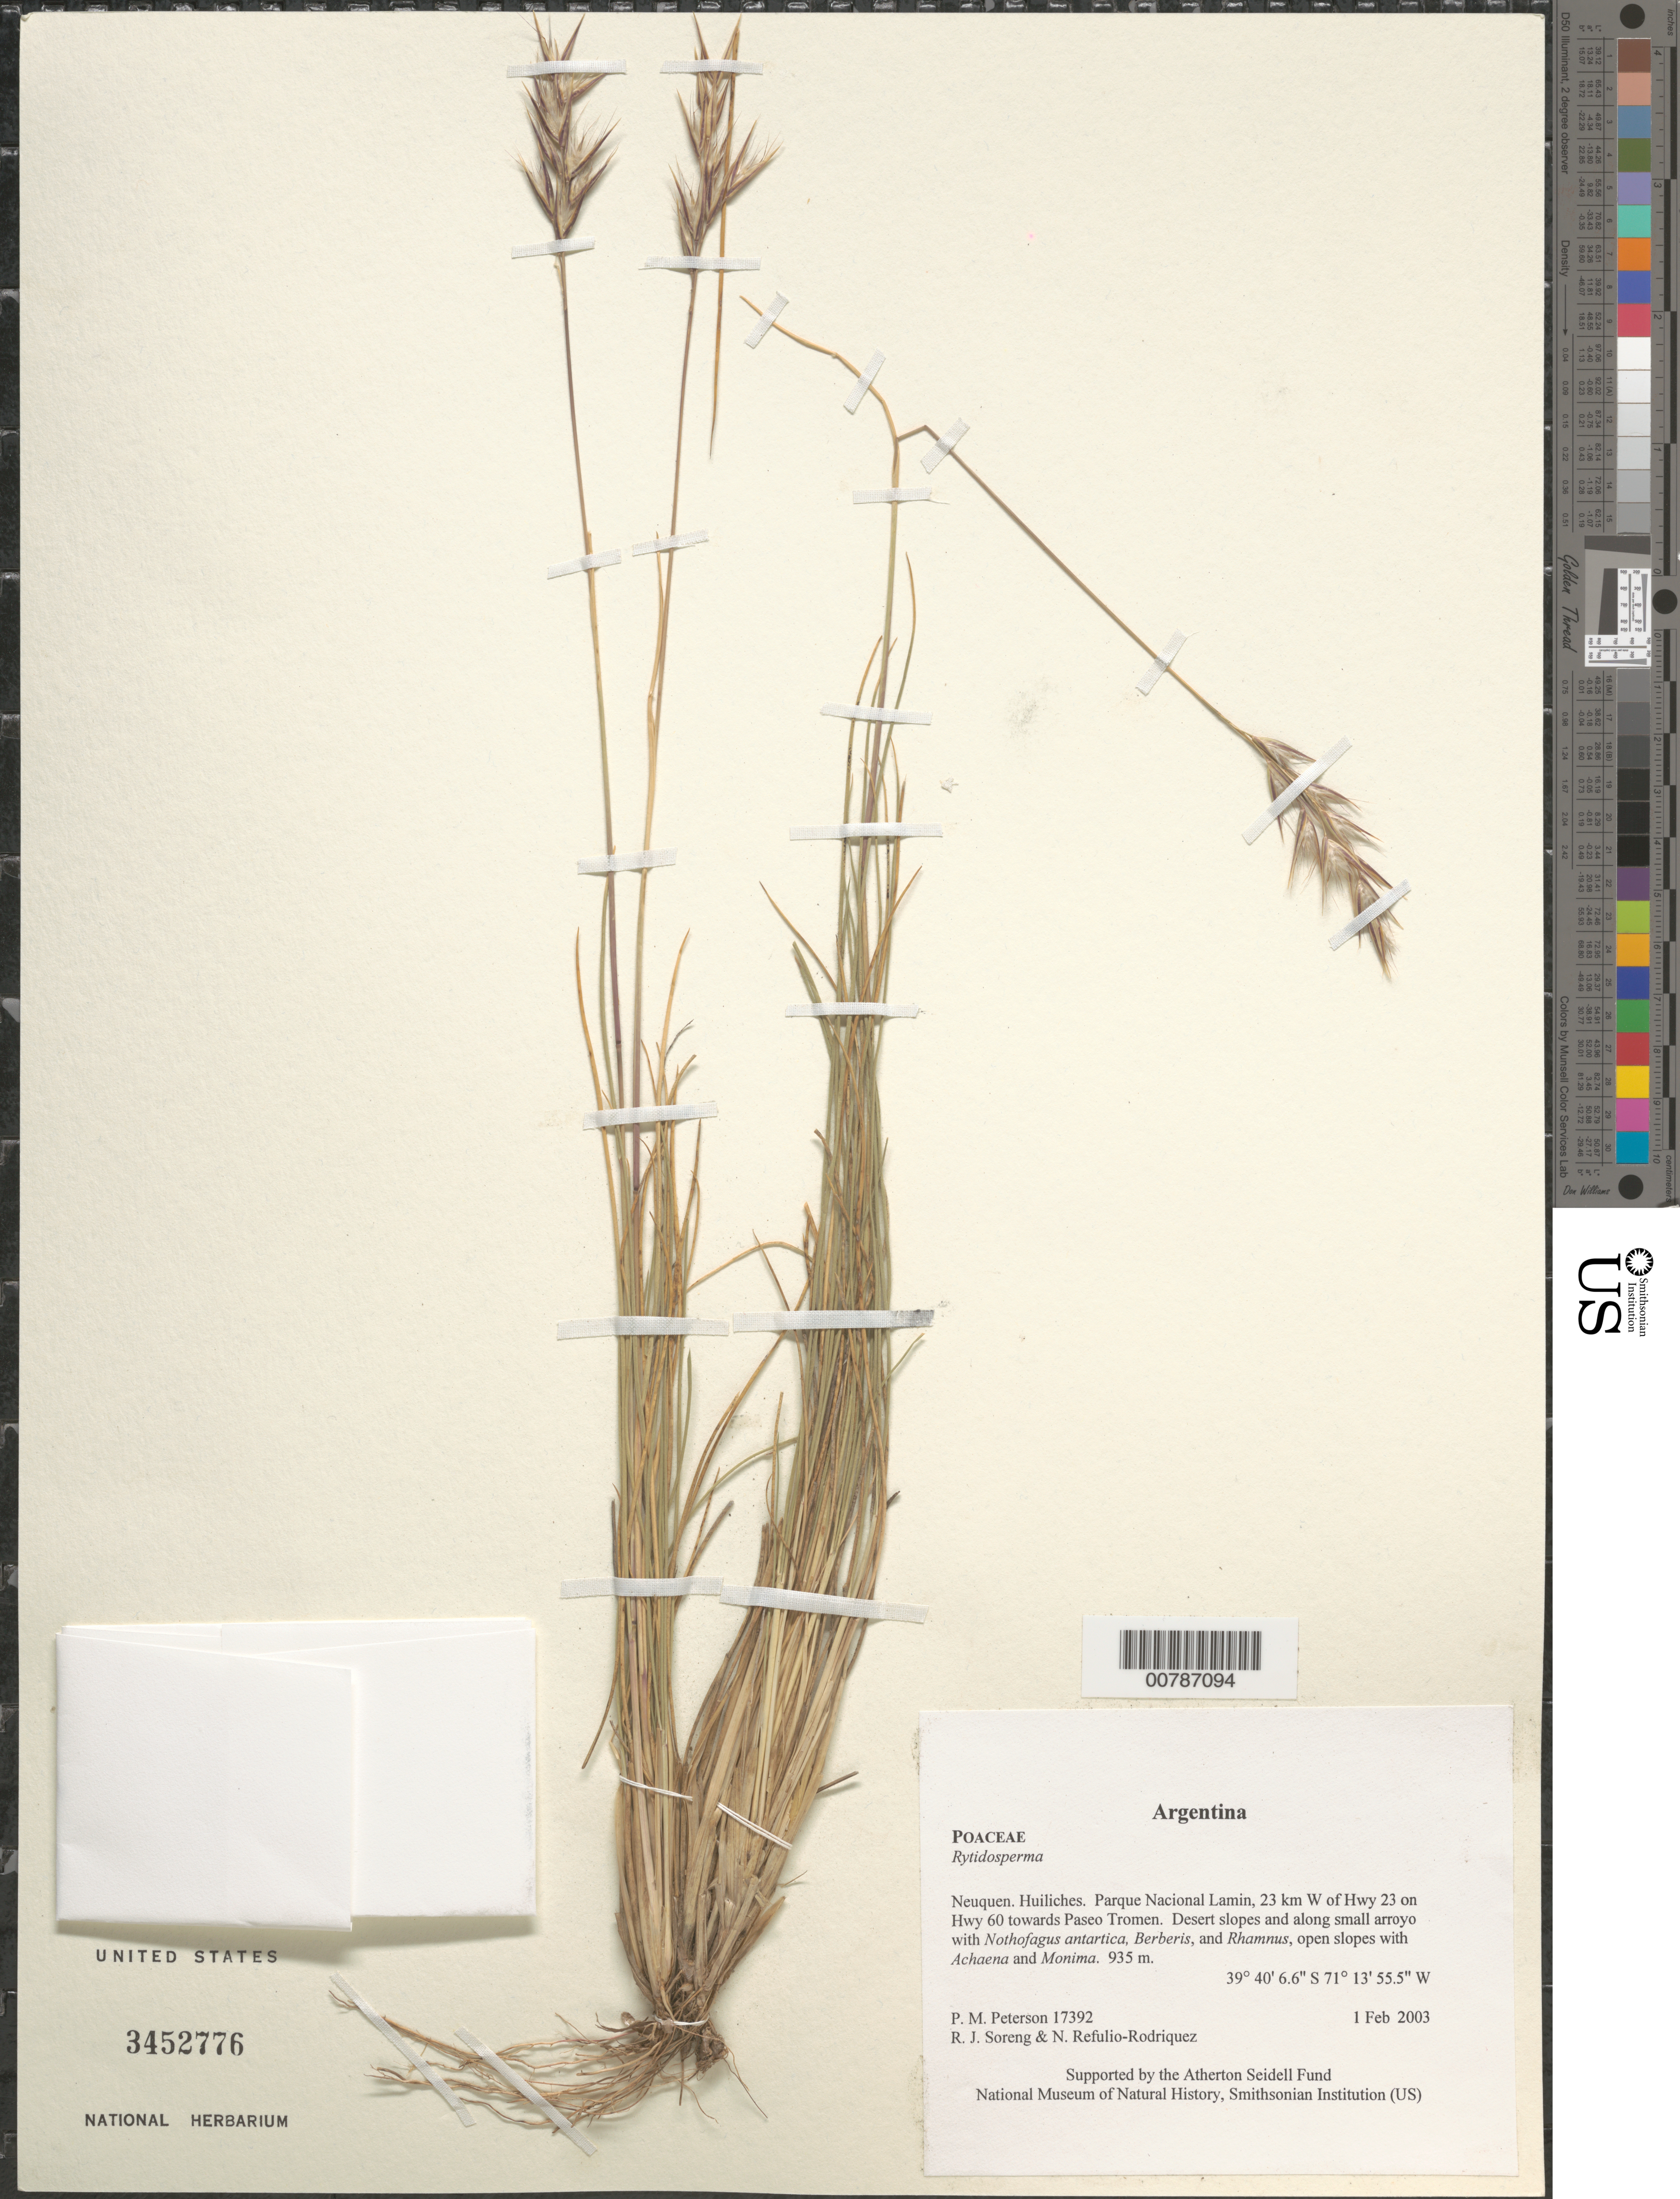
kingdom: Plantae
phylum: Tracheophyta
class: Liliopsida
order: Poales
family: Poaceae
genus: Rytidosperma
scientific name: Rytidosperma sp.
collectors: P. M. Peterson, R. J. Soreng & N. Refulio-Rodríguez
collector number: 17392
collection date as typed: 01 Feb 2003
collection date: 2003-02-01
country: Argentina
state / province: Neuquen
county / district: Huiliches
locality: Parque Nacional Lamin, 23 km W of Hwy 23 on Hwy 60 towards Paseo Tromen. Desert slopes and along small arroyo with Nothofagus antartica, Berberis, and Rhamnus, open slopes with Achaena and Monima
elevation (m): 935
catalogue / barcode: US 3452776